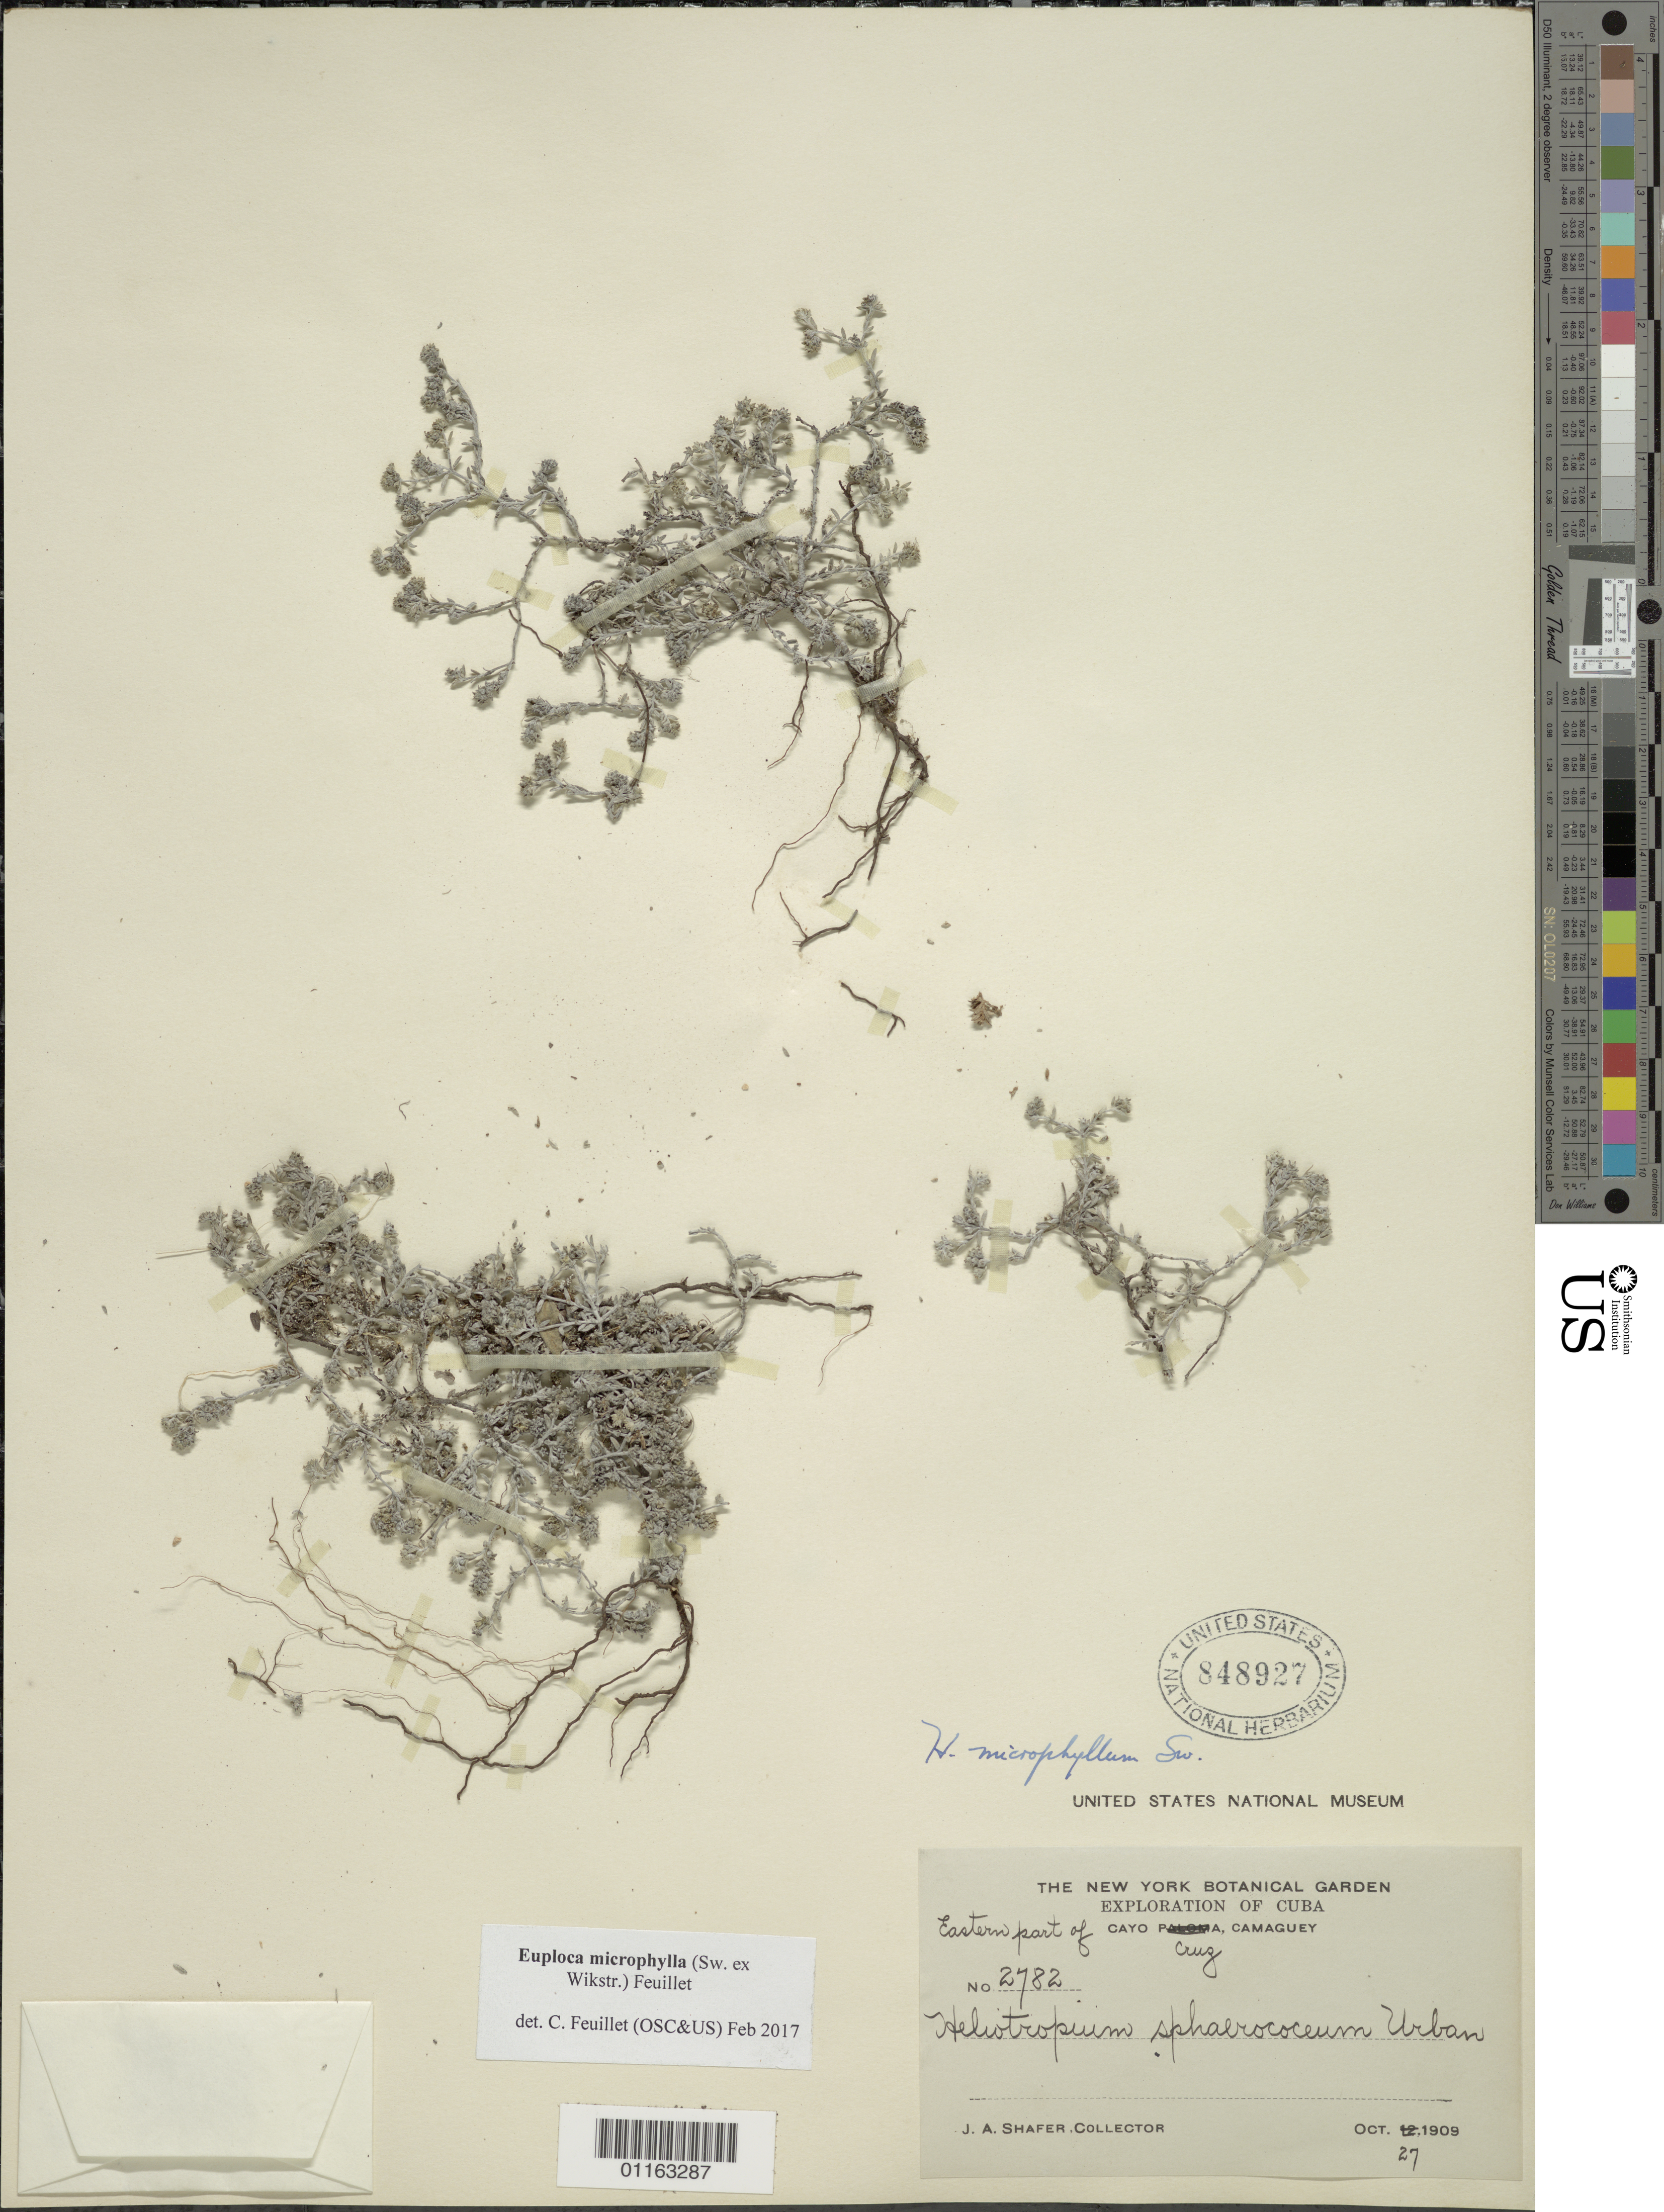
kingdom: Plantae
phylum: Tracheophyta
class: Magnoliopsida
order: Boraginales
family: Heliotropiaceae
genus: Euploca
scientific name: Euploca microphylla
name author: (Sw. & Wikstr.) Feuillet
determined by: Feuillet, C.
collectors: J. A. Shafer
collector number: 2782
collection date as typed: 27 Oct 1909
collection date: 1909-10-27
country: Cuba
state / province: Camagüey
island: Cuba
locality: E part of Cayo Cruz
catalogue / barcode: US 848927